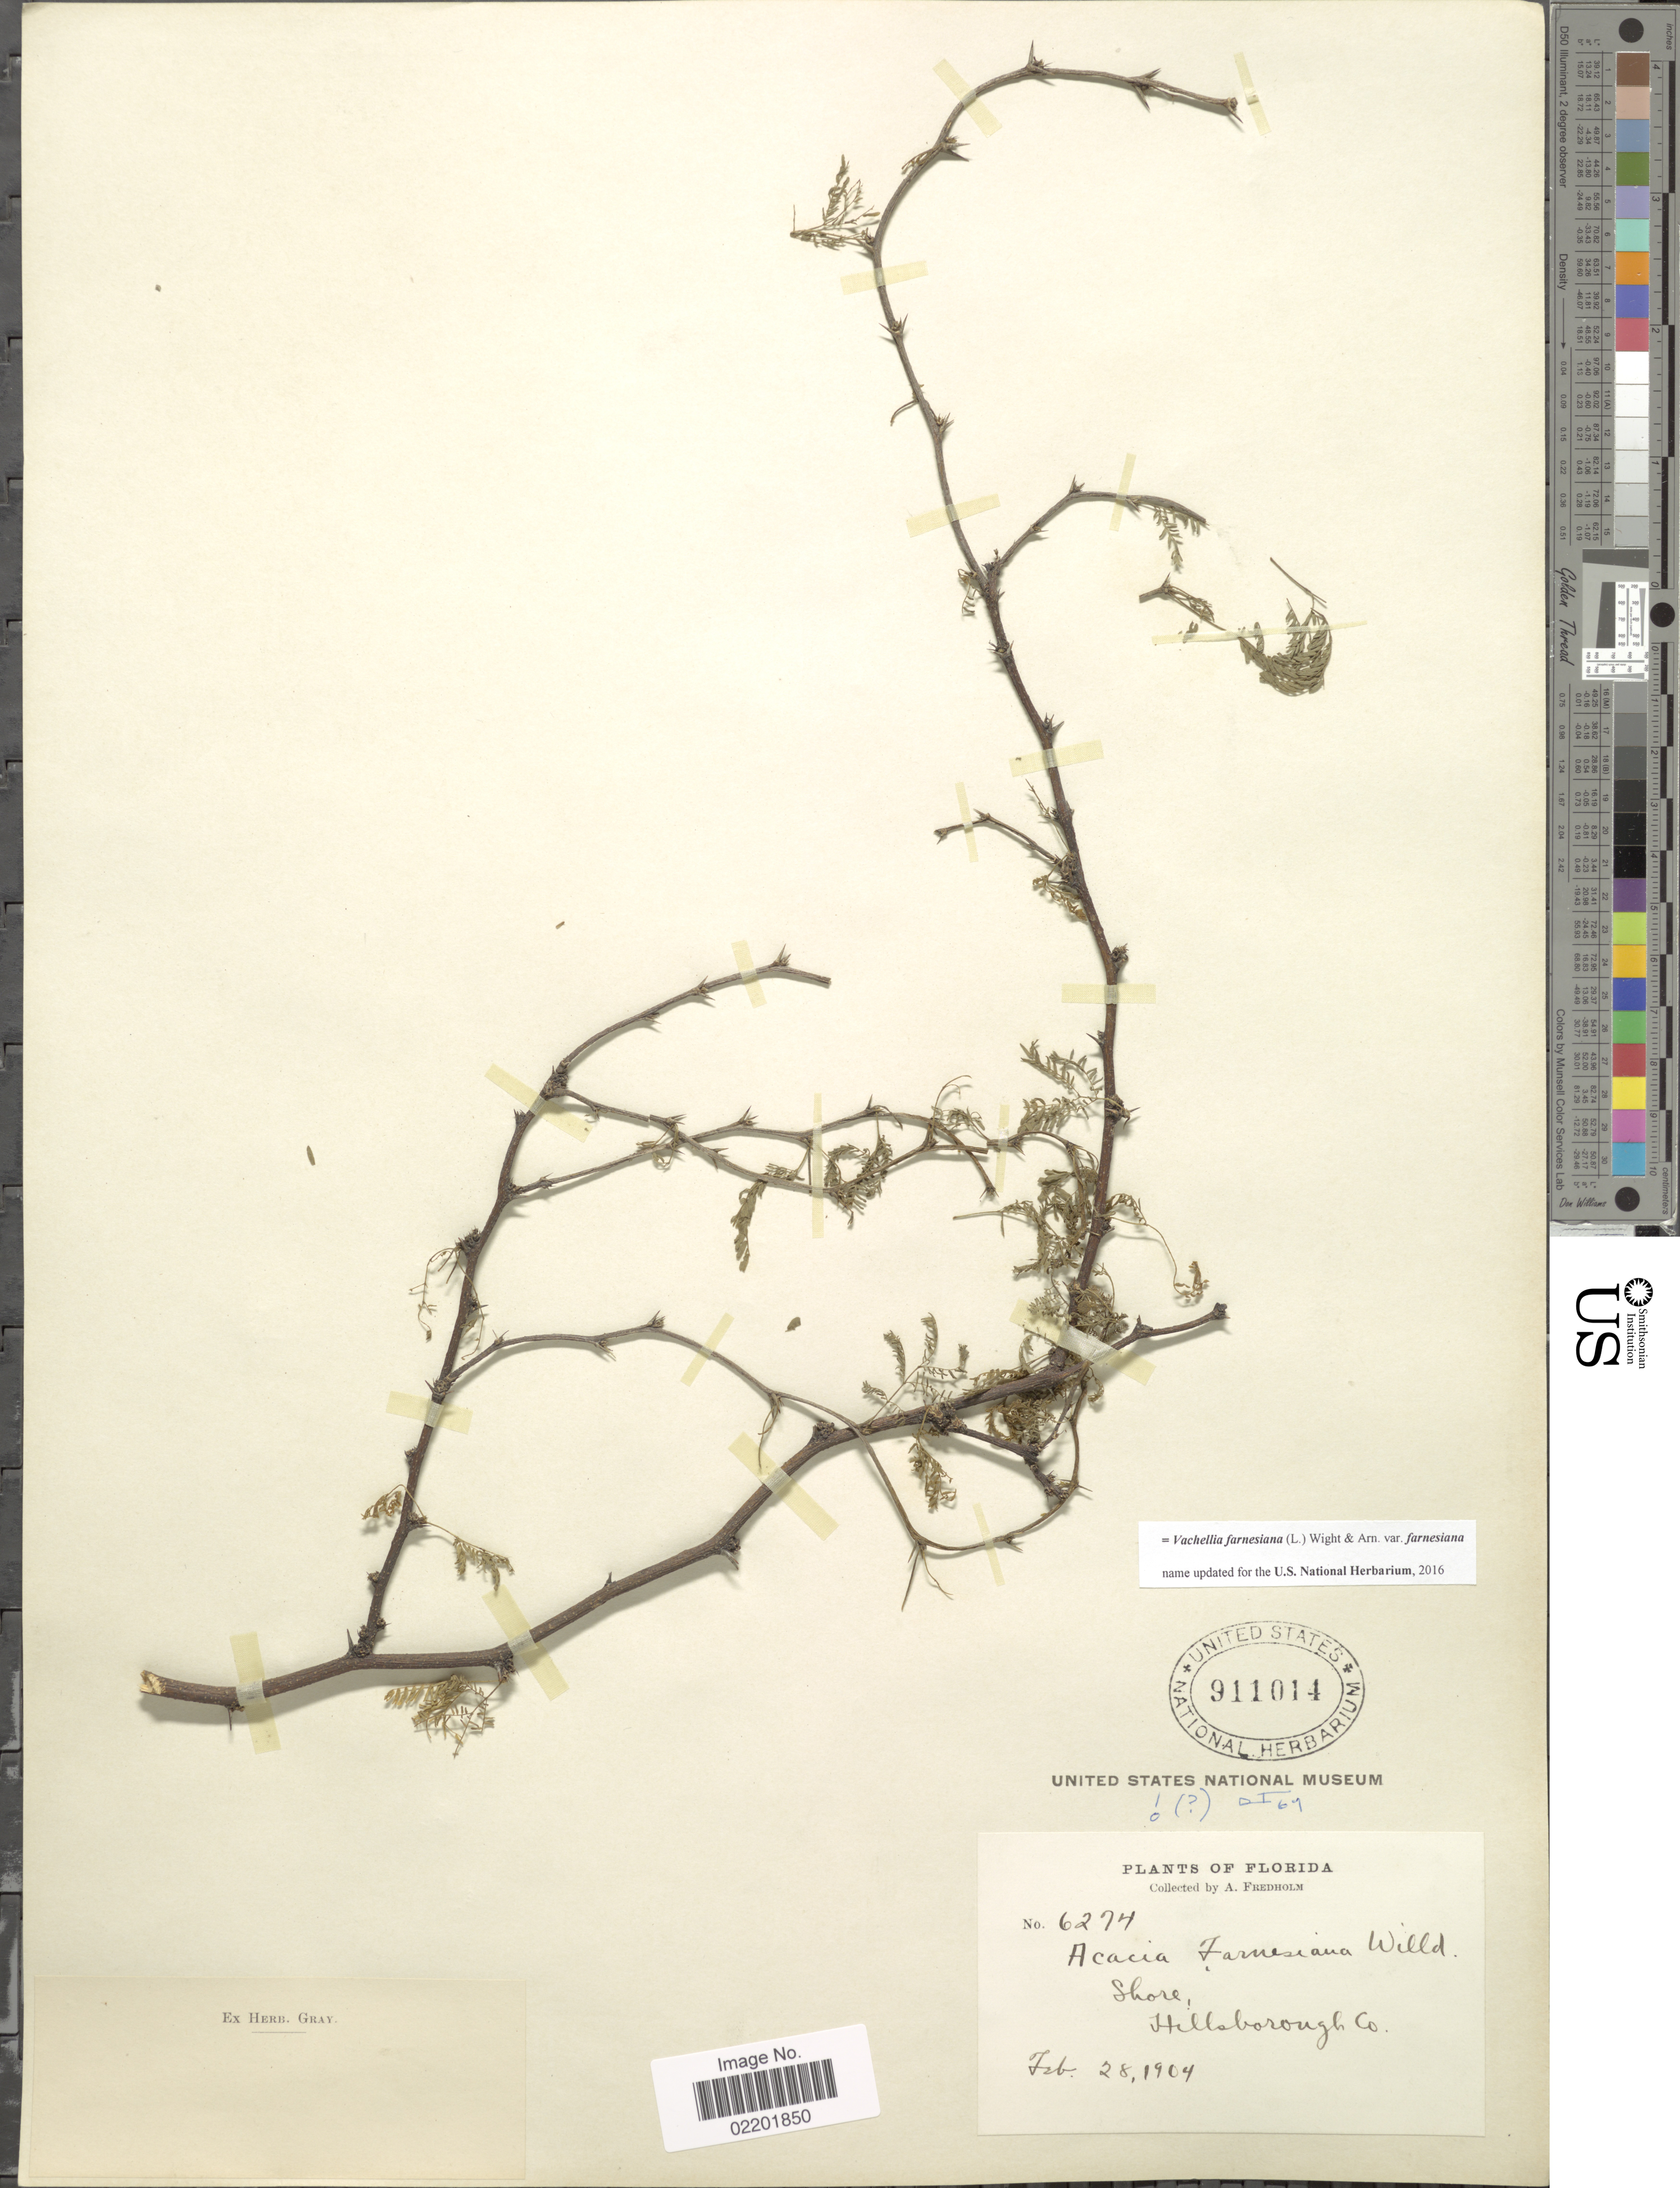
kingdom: Plantae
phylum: Tracheophyta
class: Magnoliopsida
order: Fabales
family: Fabaceae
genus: Vachellia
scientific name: Vachellia farnesiana var. farnesiana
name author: (L.) Wight & Arn.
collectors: A. Fredholm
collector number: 6274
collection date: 1904-02-28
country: United States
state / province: Florida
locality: Hillsborough Co.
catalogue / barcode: US 911014